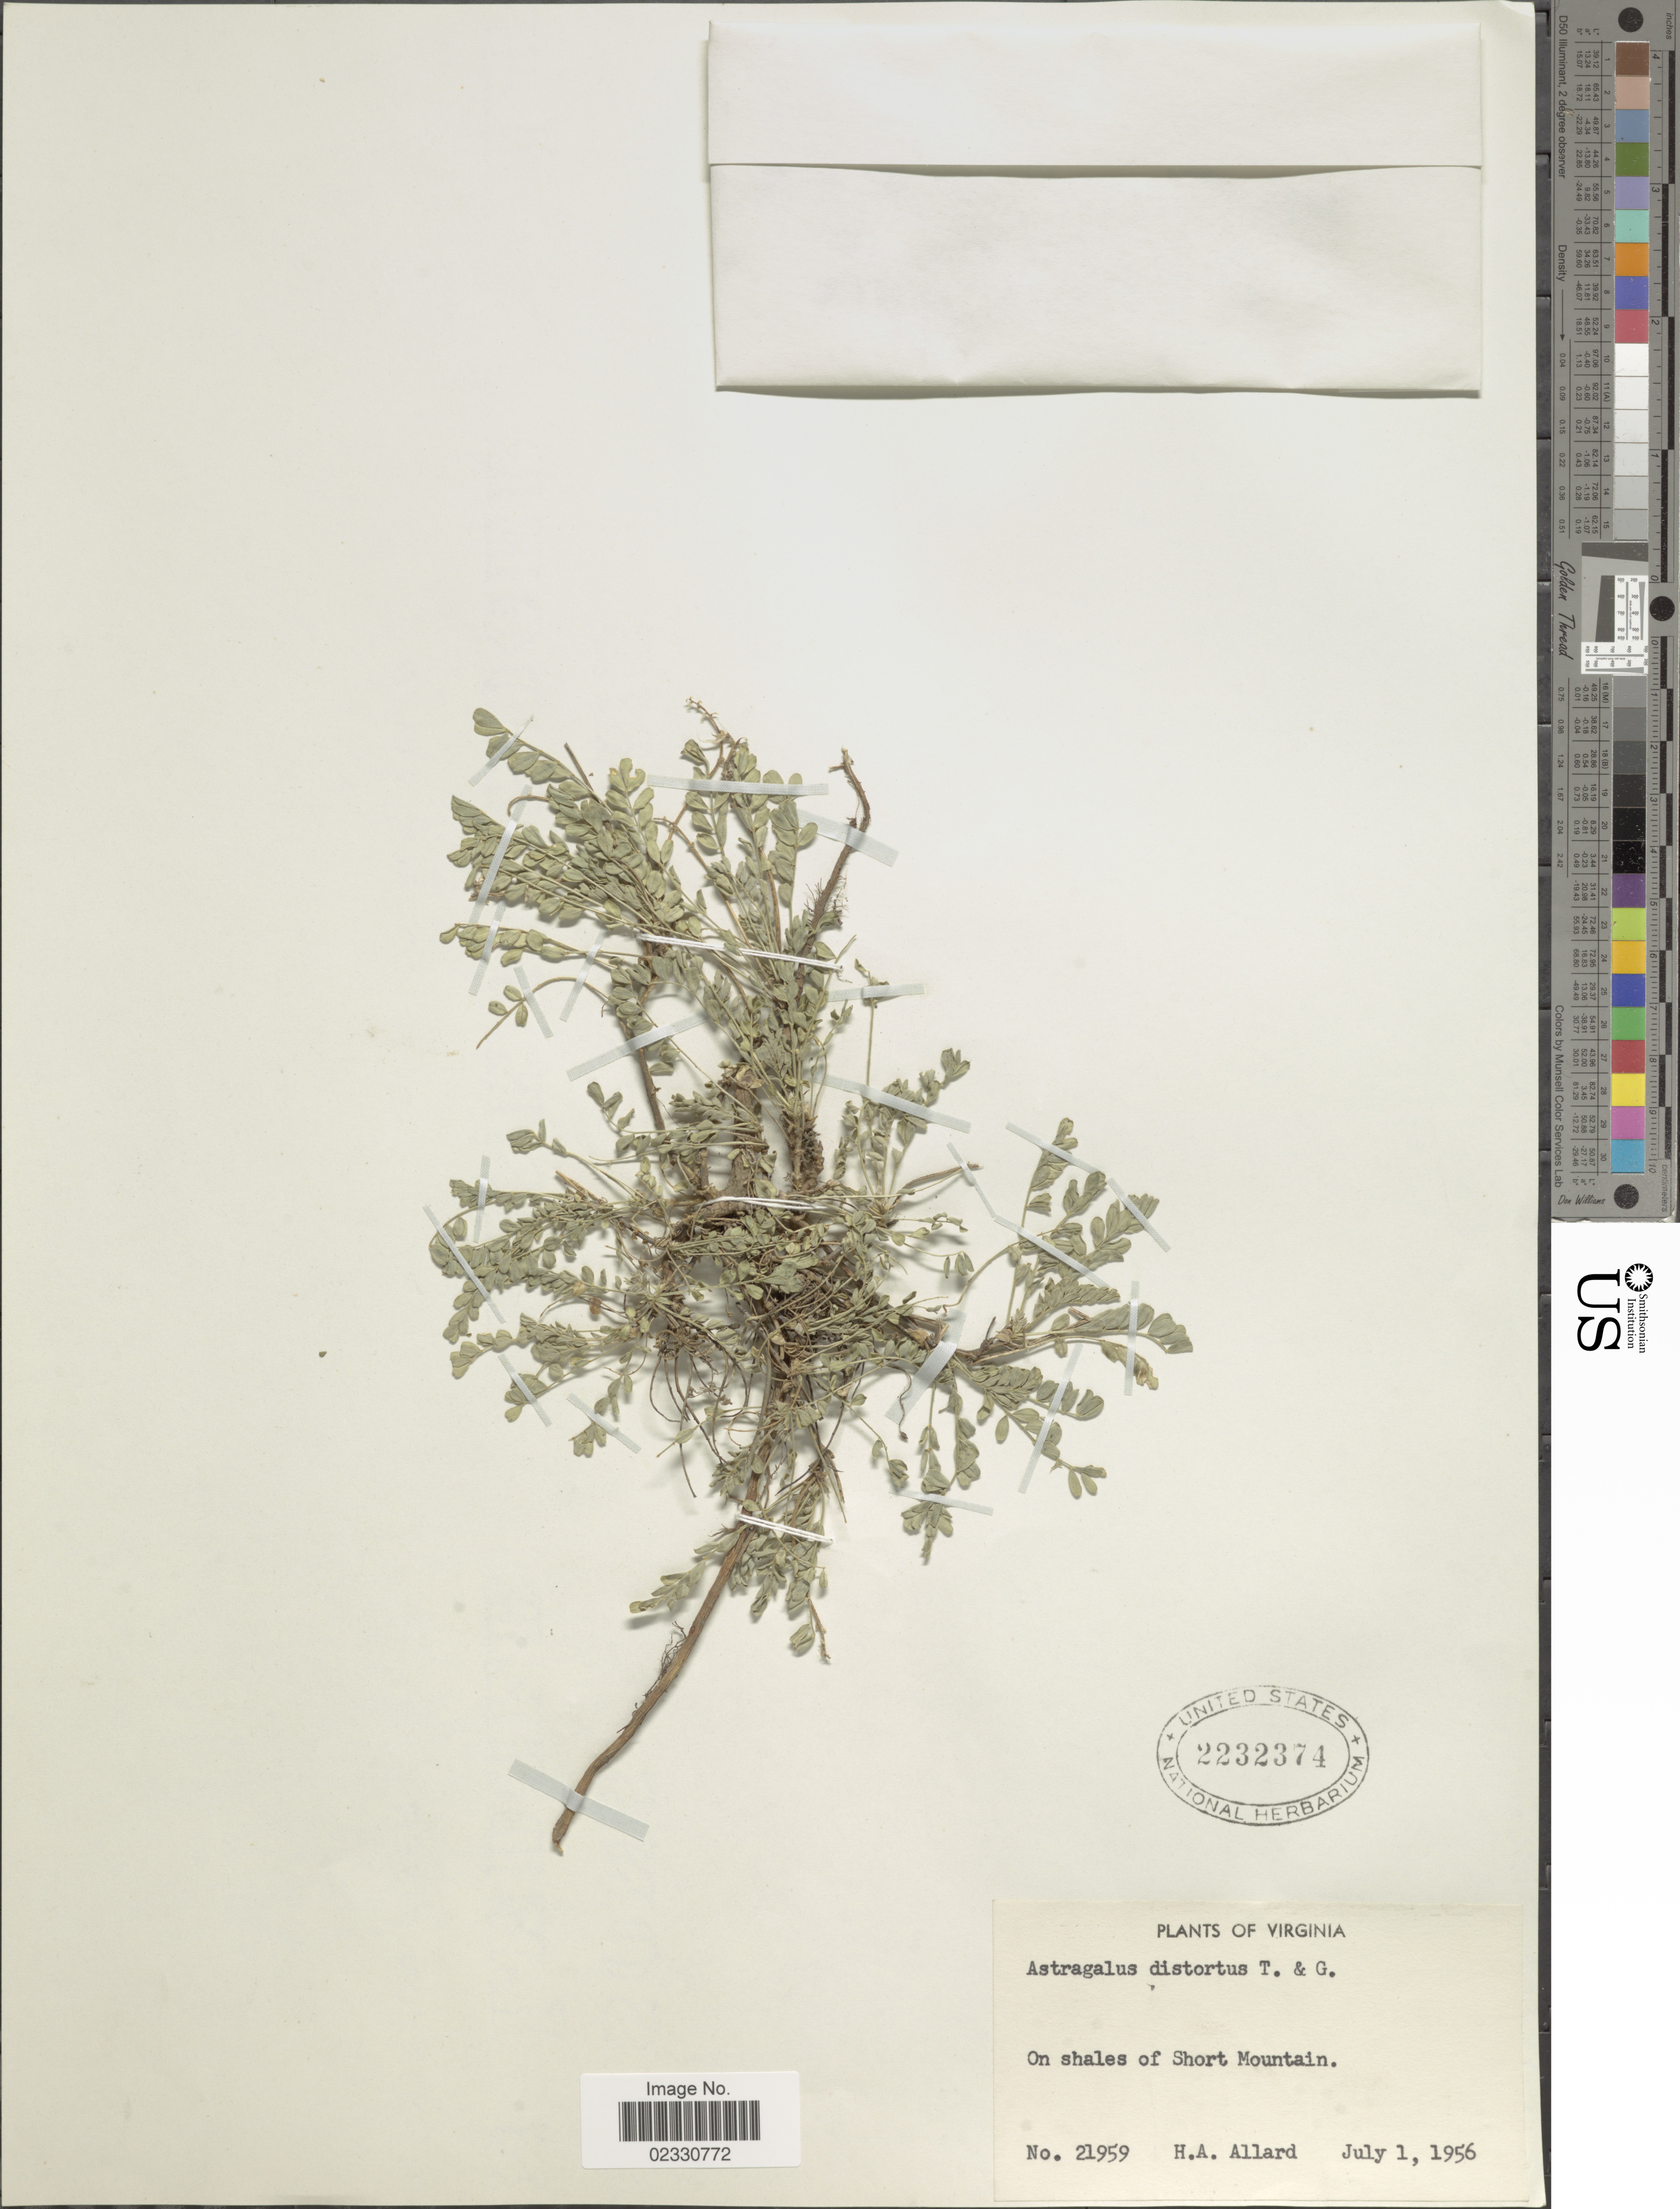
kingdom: Plantae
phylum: Tracheophyta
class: Magnoliopsida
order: Fabales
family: Fabaceae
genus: Astragalus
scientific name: Astragalus distortus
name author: Torr. & A. Gray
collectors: H. A. Allard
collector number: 21959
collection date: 1956-07-01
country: United States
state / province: Virginia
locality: On shales of Short Mountain.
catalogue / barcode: US 2232374